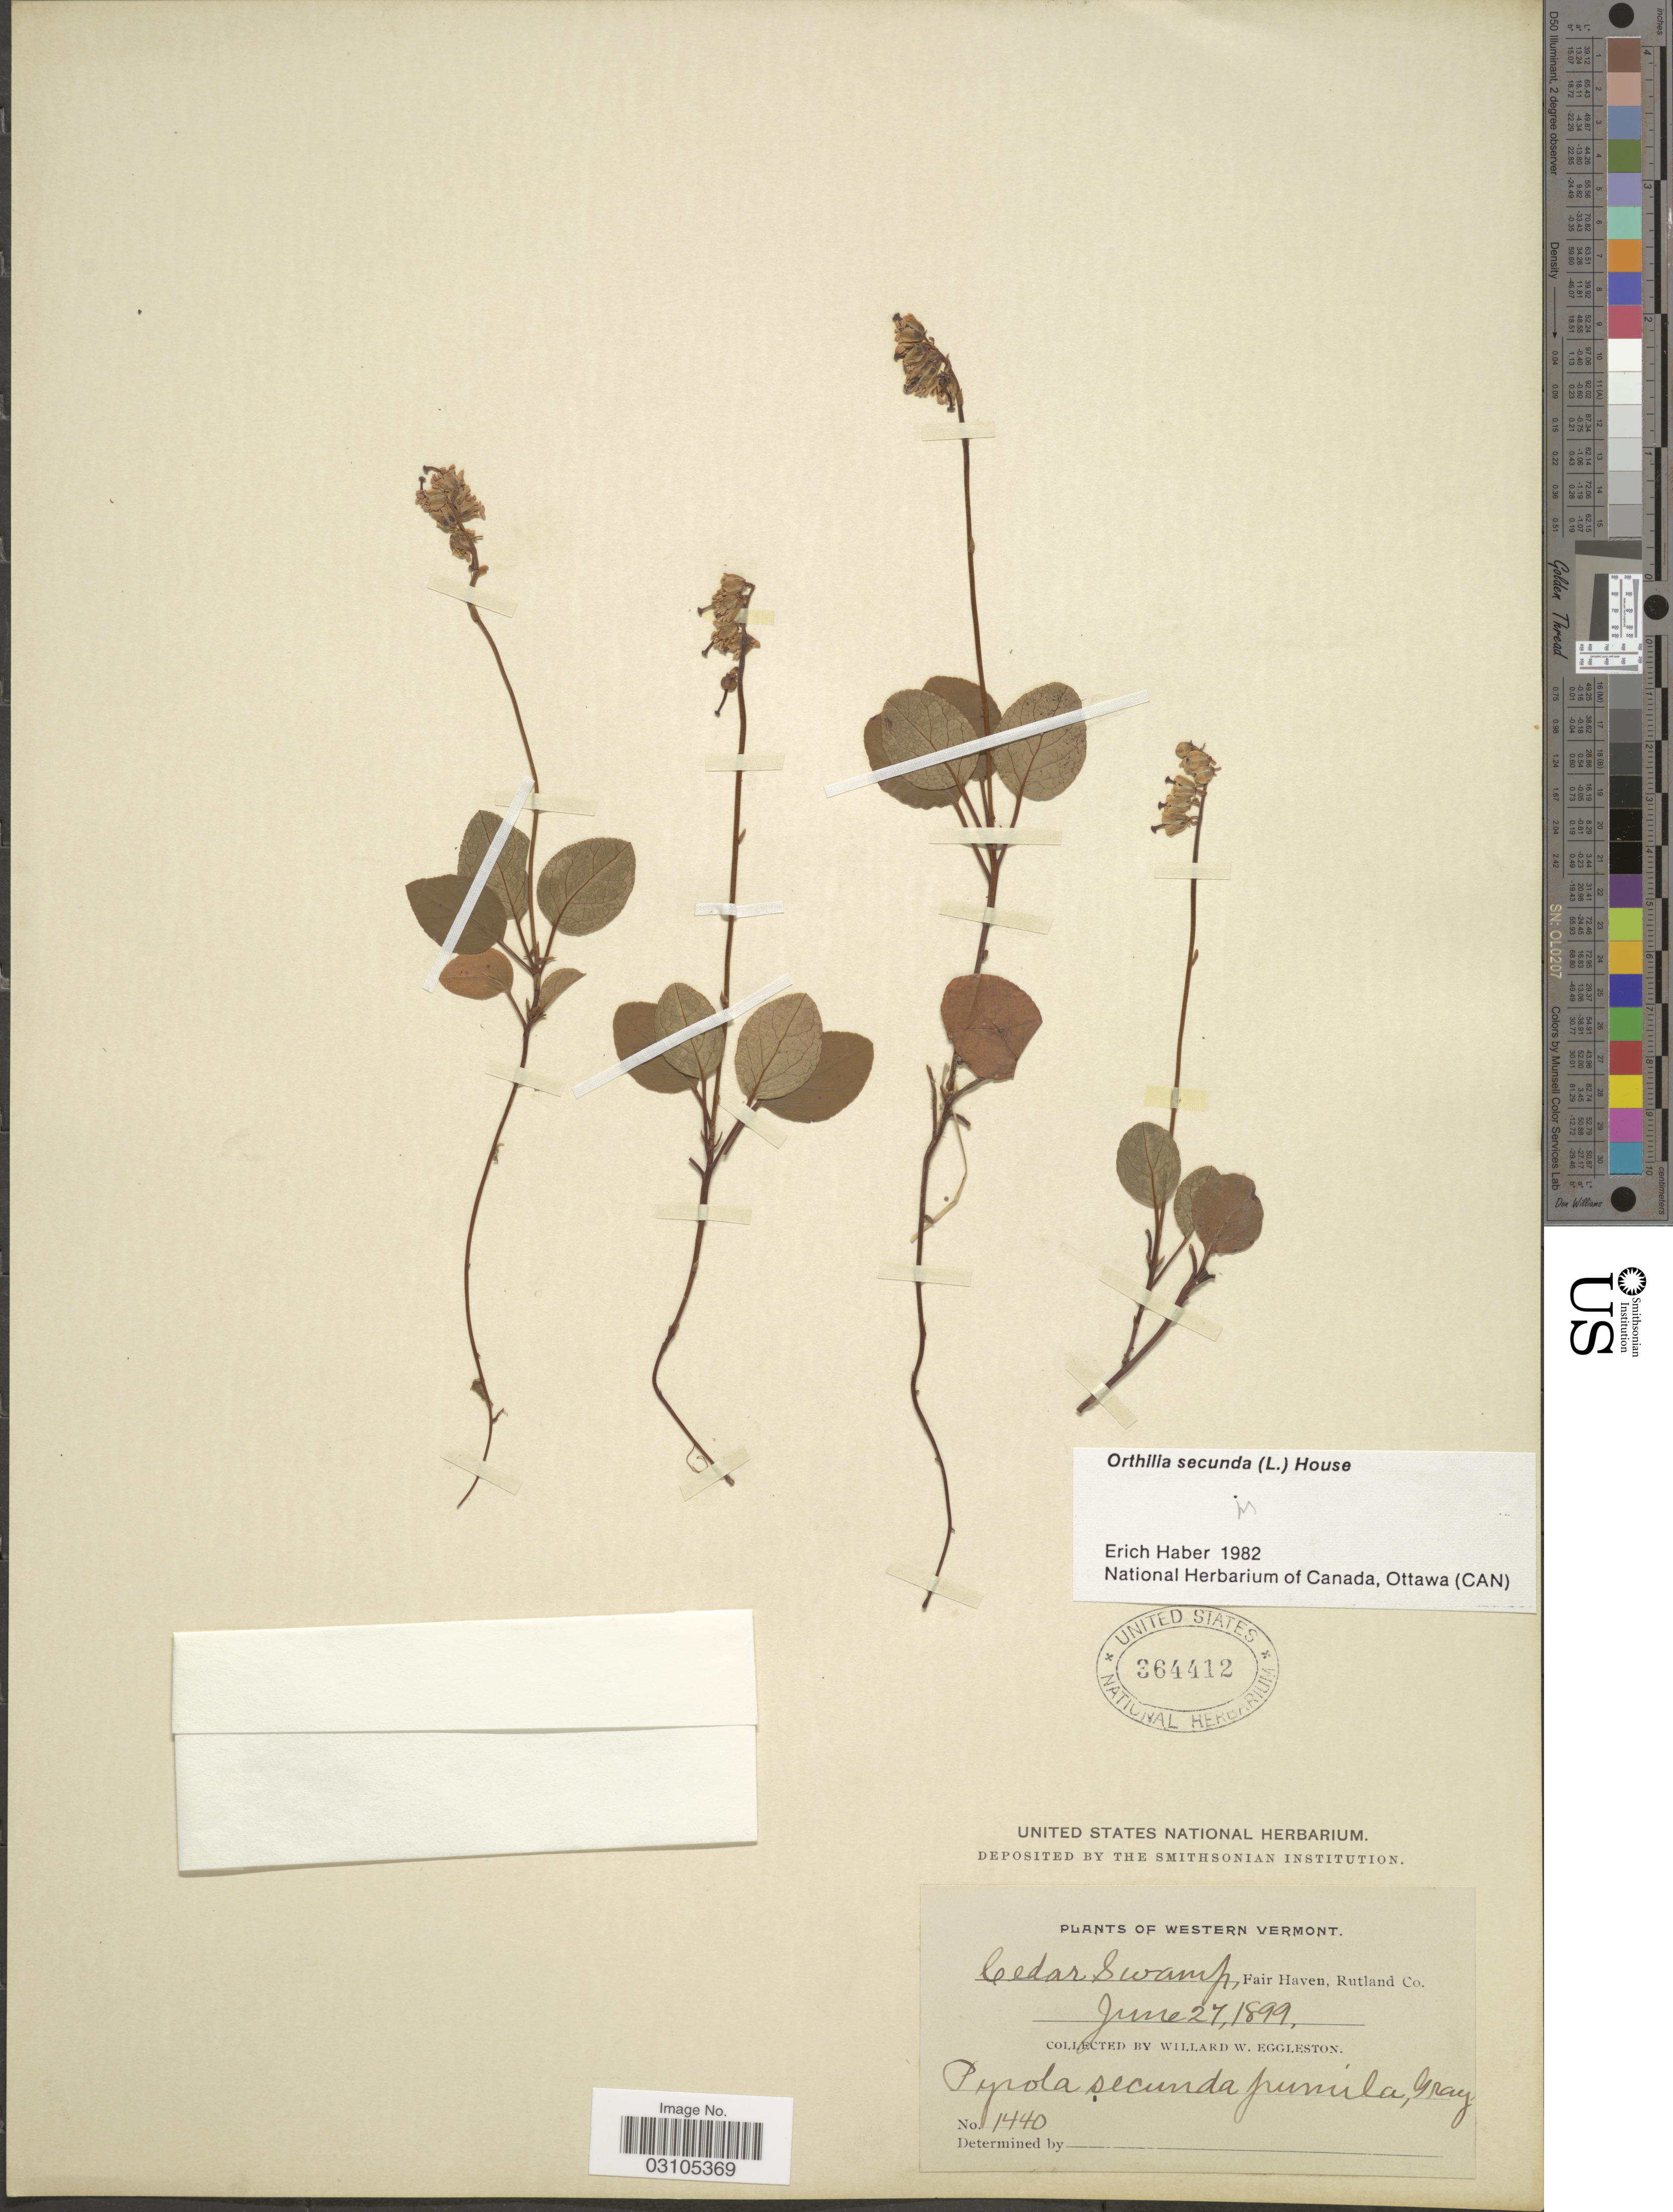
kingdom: Plantae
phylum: Tracheophyta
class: Magnoliopsida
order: Ericales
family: Ericaceae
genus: Orthilia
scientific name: Orthilia secunda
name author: (L.) House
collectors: W. W. Eggleston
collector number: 1440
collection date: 1899-06-27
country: United States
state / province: Vermont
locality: Western Vermont. Cedar Swamp, Fair Haven, Rutland Co.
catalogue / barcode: US 364412